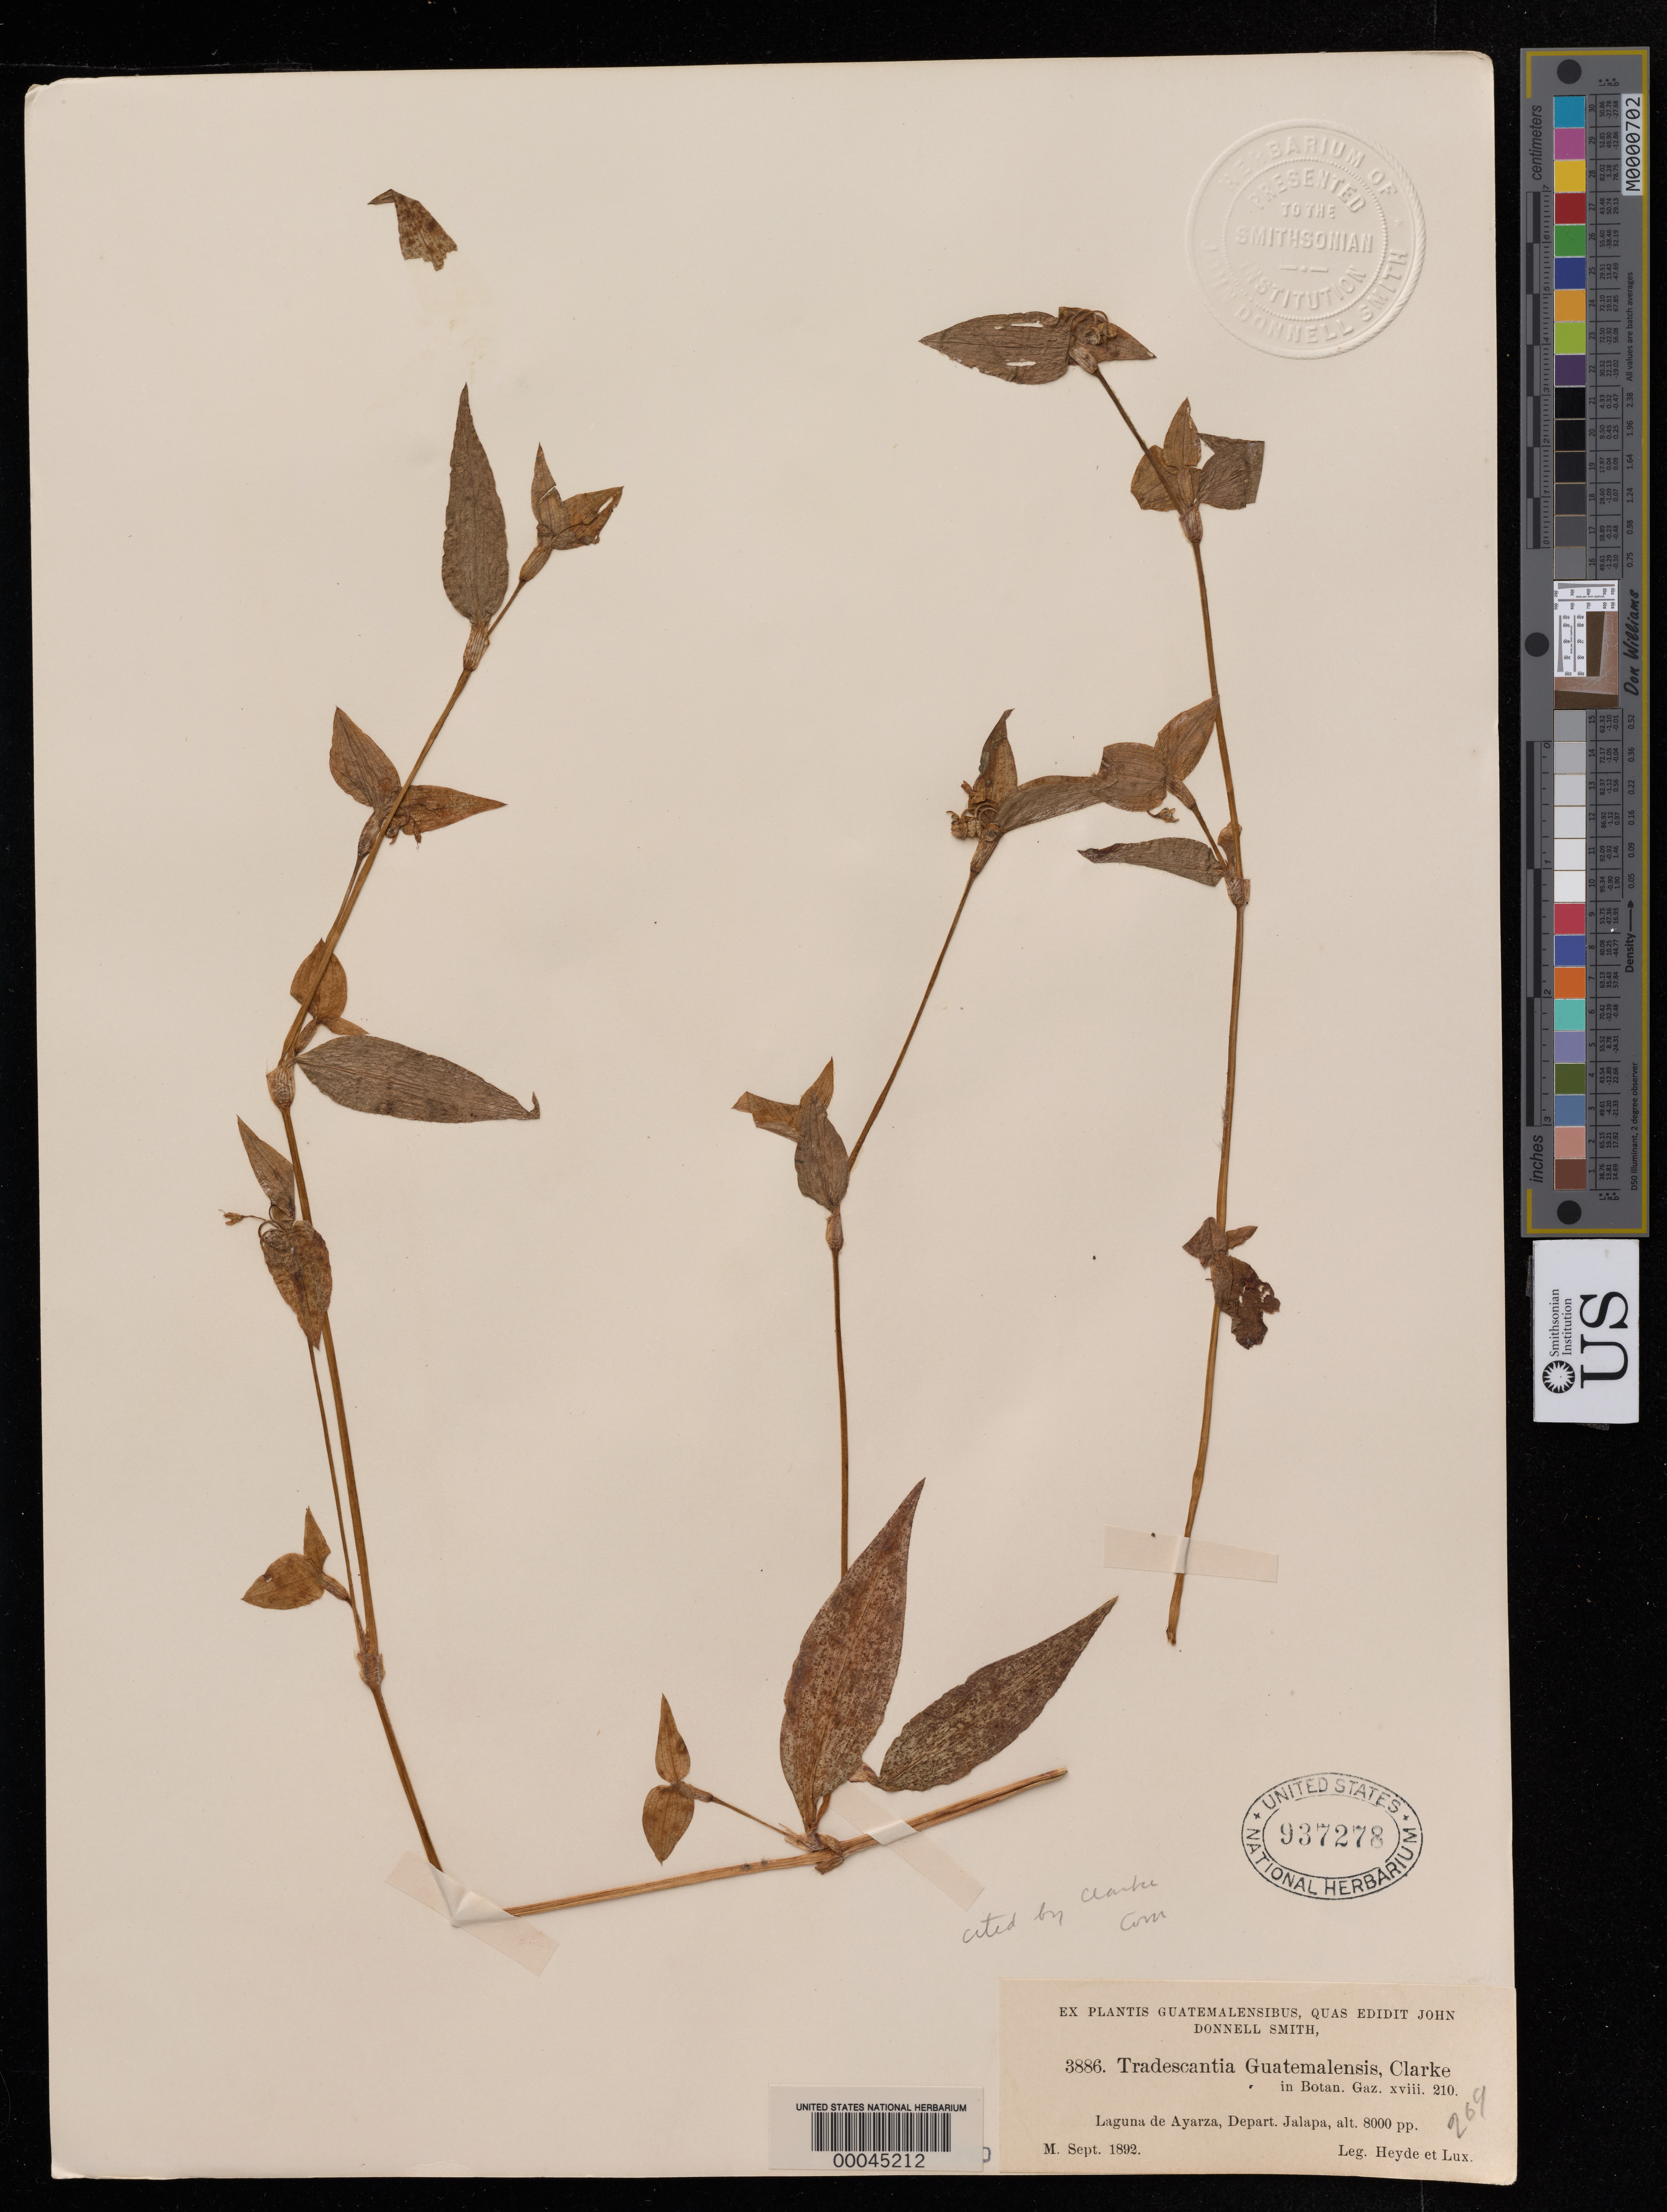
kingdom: Plantae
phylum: Tracheophyta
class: Liliopsida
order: Commelinales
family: Commelinaceae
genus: Tradescantia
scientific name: Tradescantia guatemalensis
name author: C.B. Clarke ex Donn. Sm.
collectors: E. T. Heyde & E. Lux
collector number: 3886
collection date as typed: Sep 1892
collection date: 1892-09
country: Guatemala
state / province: Jalapa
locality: Laguna de Ayarza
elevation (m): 2440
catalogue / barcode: US 937278